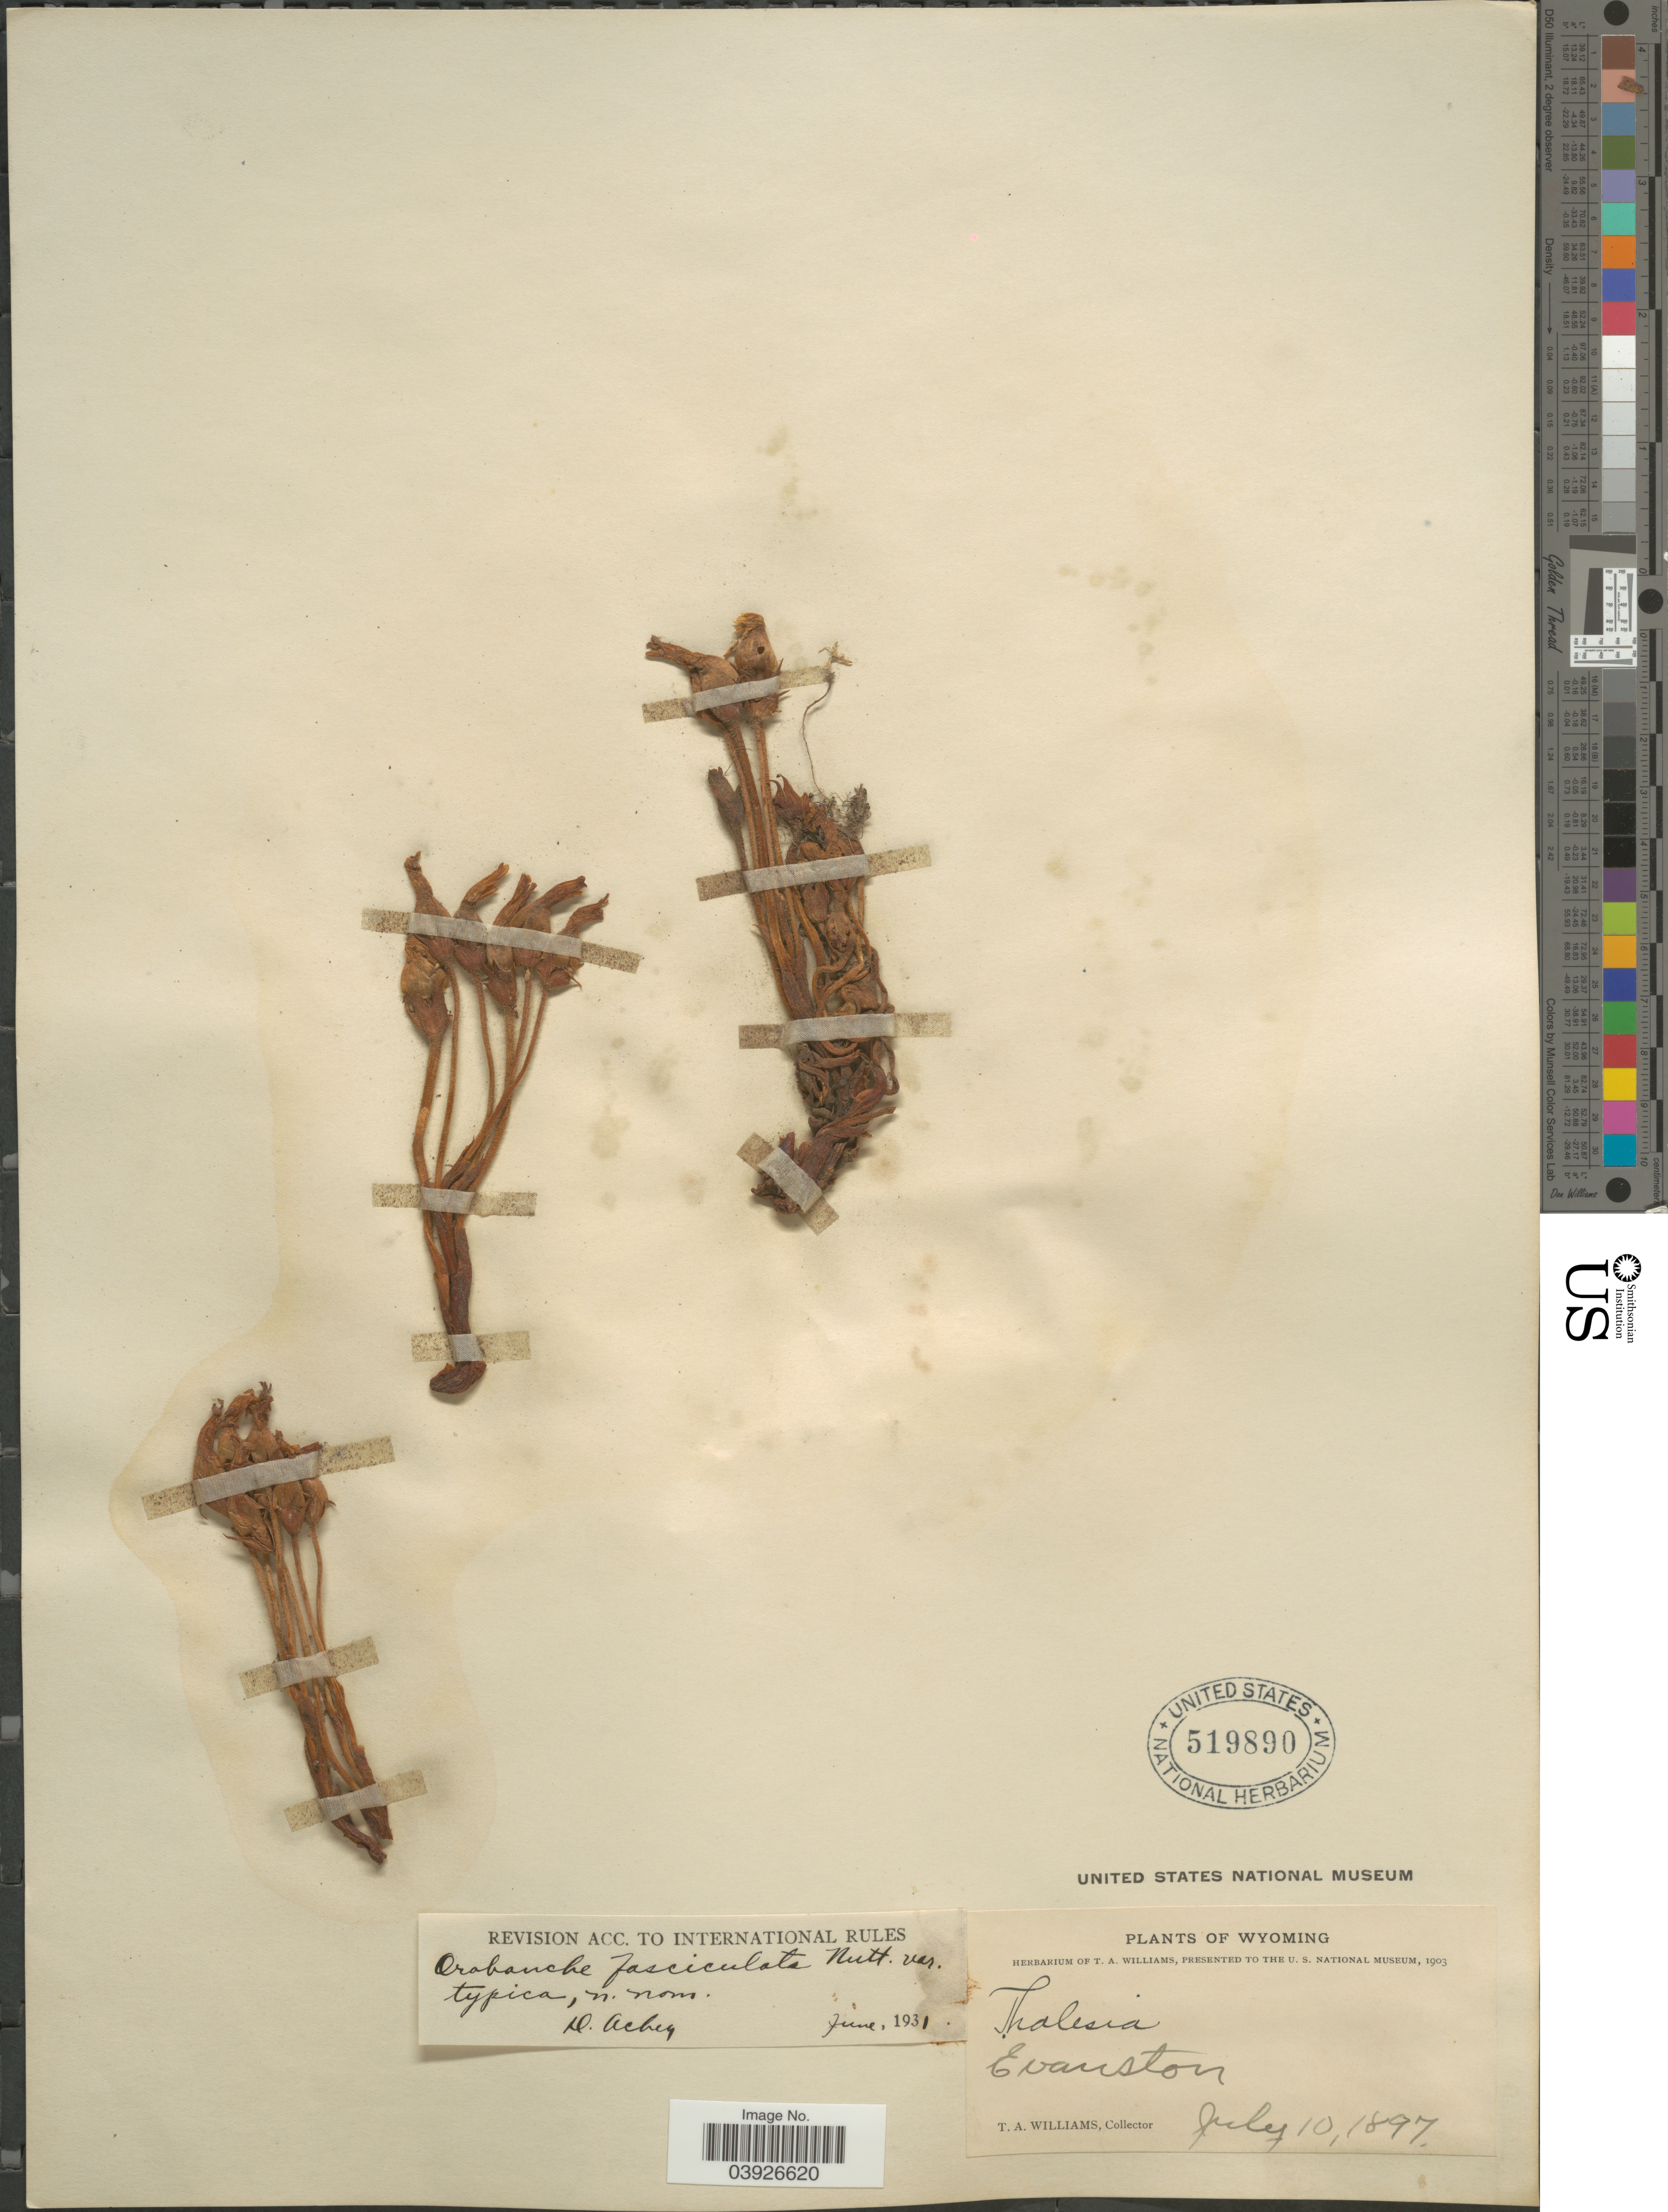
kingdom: Plantae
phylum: Tracheophyta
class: Magnoliopsida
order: Lamiales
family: Orobanchaceae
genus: Aphyllon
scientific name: Aphyllon fasciculatum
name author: (Nutt.) Torr. & A. Gray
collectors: T. Williams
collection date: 1897-07-10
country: United States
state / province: Wyoming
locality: Evanston.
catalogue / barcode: US 519890